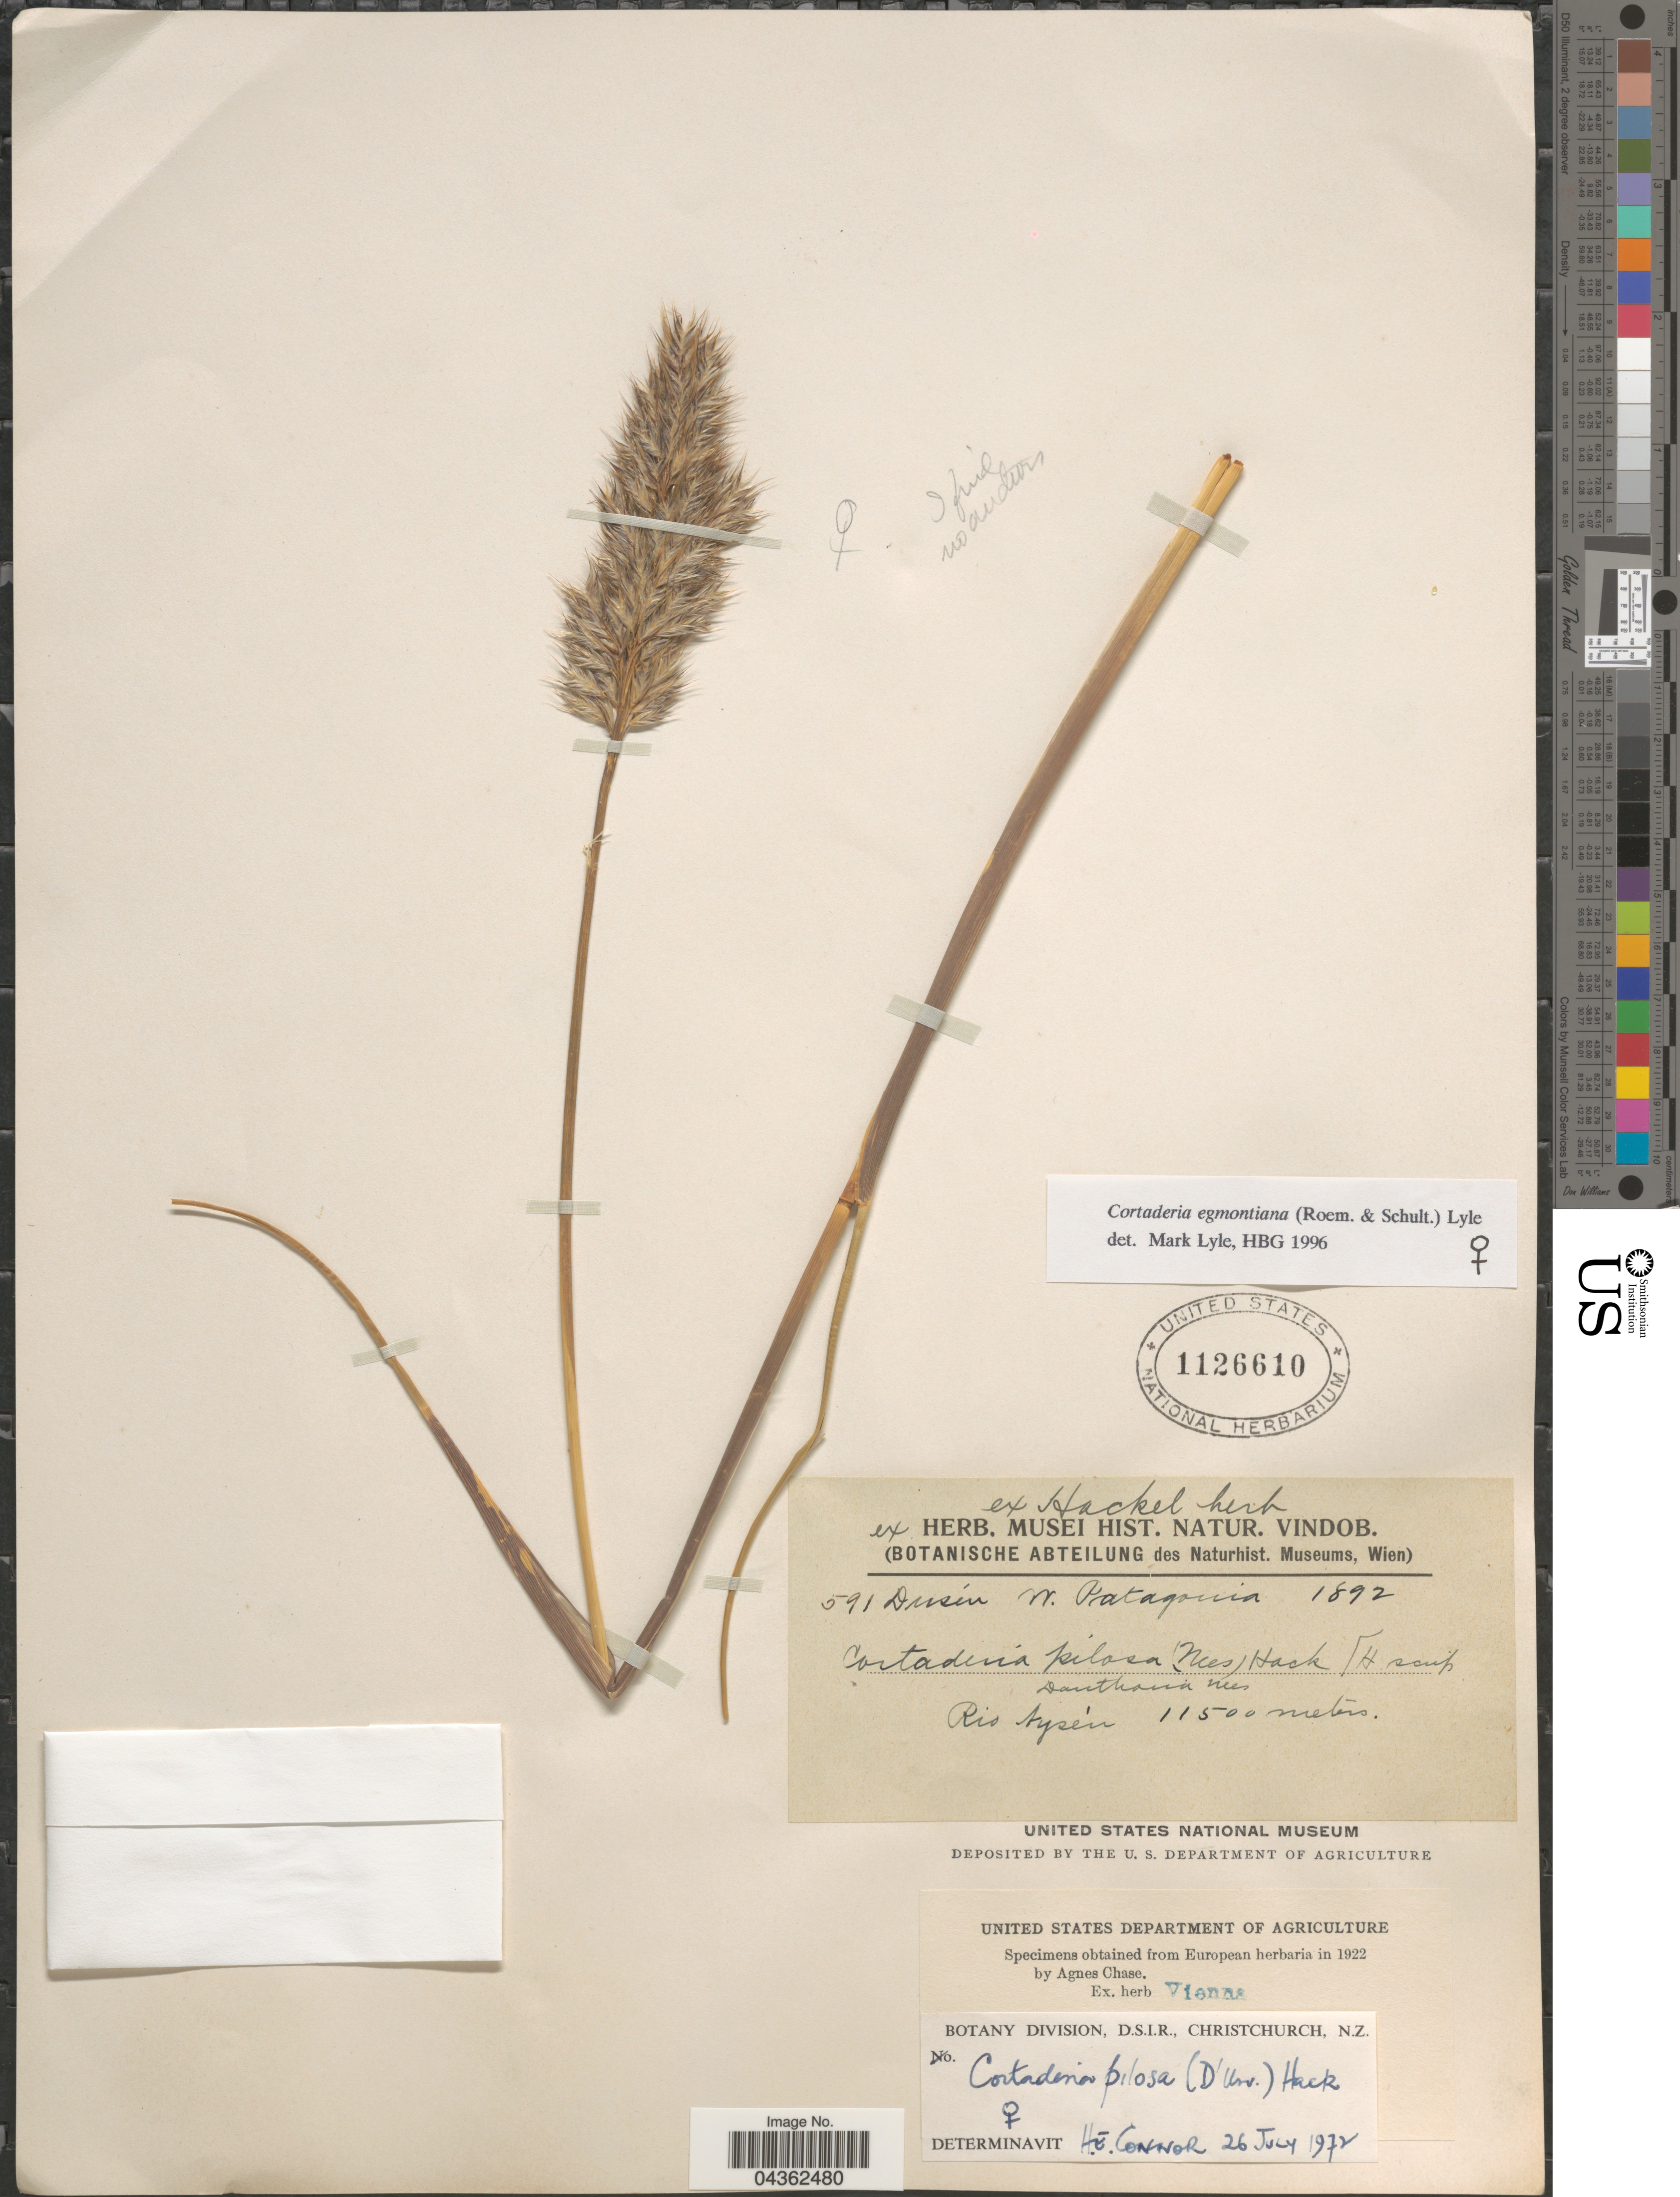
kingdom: Plantae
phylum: Tracheophyta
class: Liliopsida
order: Poales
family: Poaceae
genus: Cortaderia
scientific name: Cortaderia egmontiana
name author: (Roem. & Schult.) Lyle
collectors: Dusen, --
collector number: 591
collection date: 1892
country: Chile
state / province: Aisén (XI)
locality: W. Patagonia. Rio Aysén.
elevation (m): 11500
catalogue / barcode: US 1126610